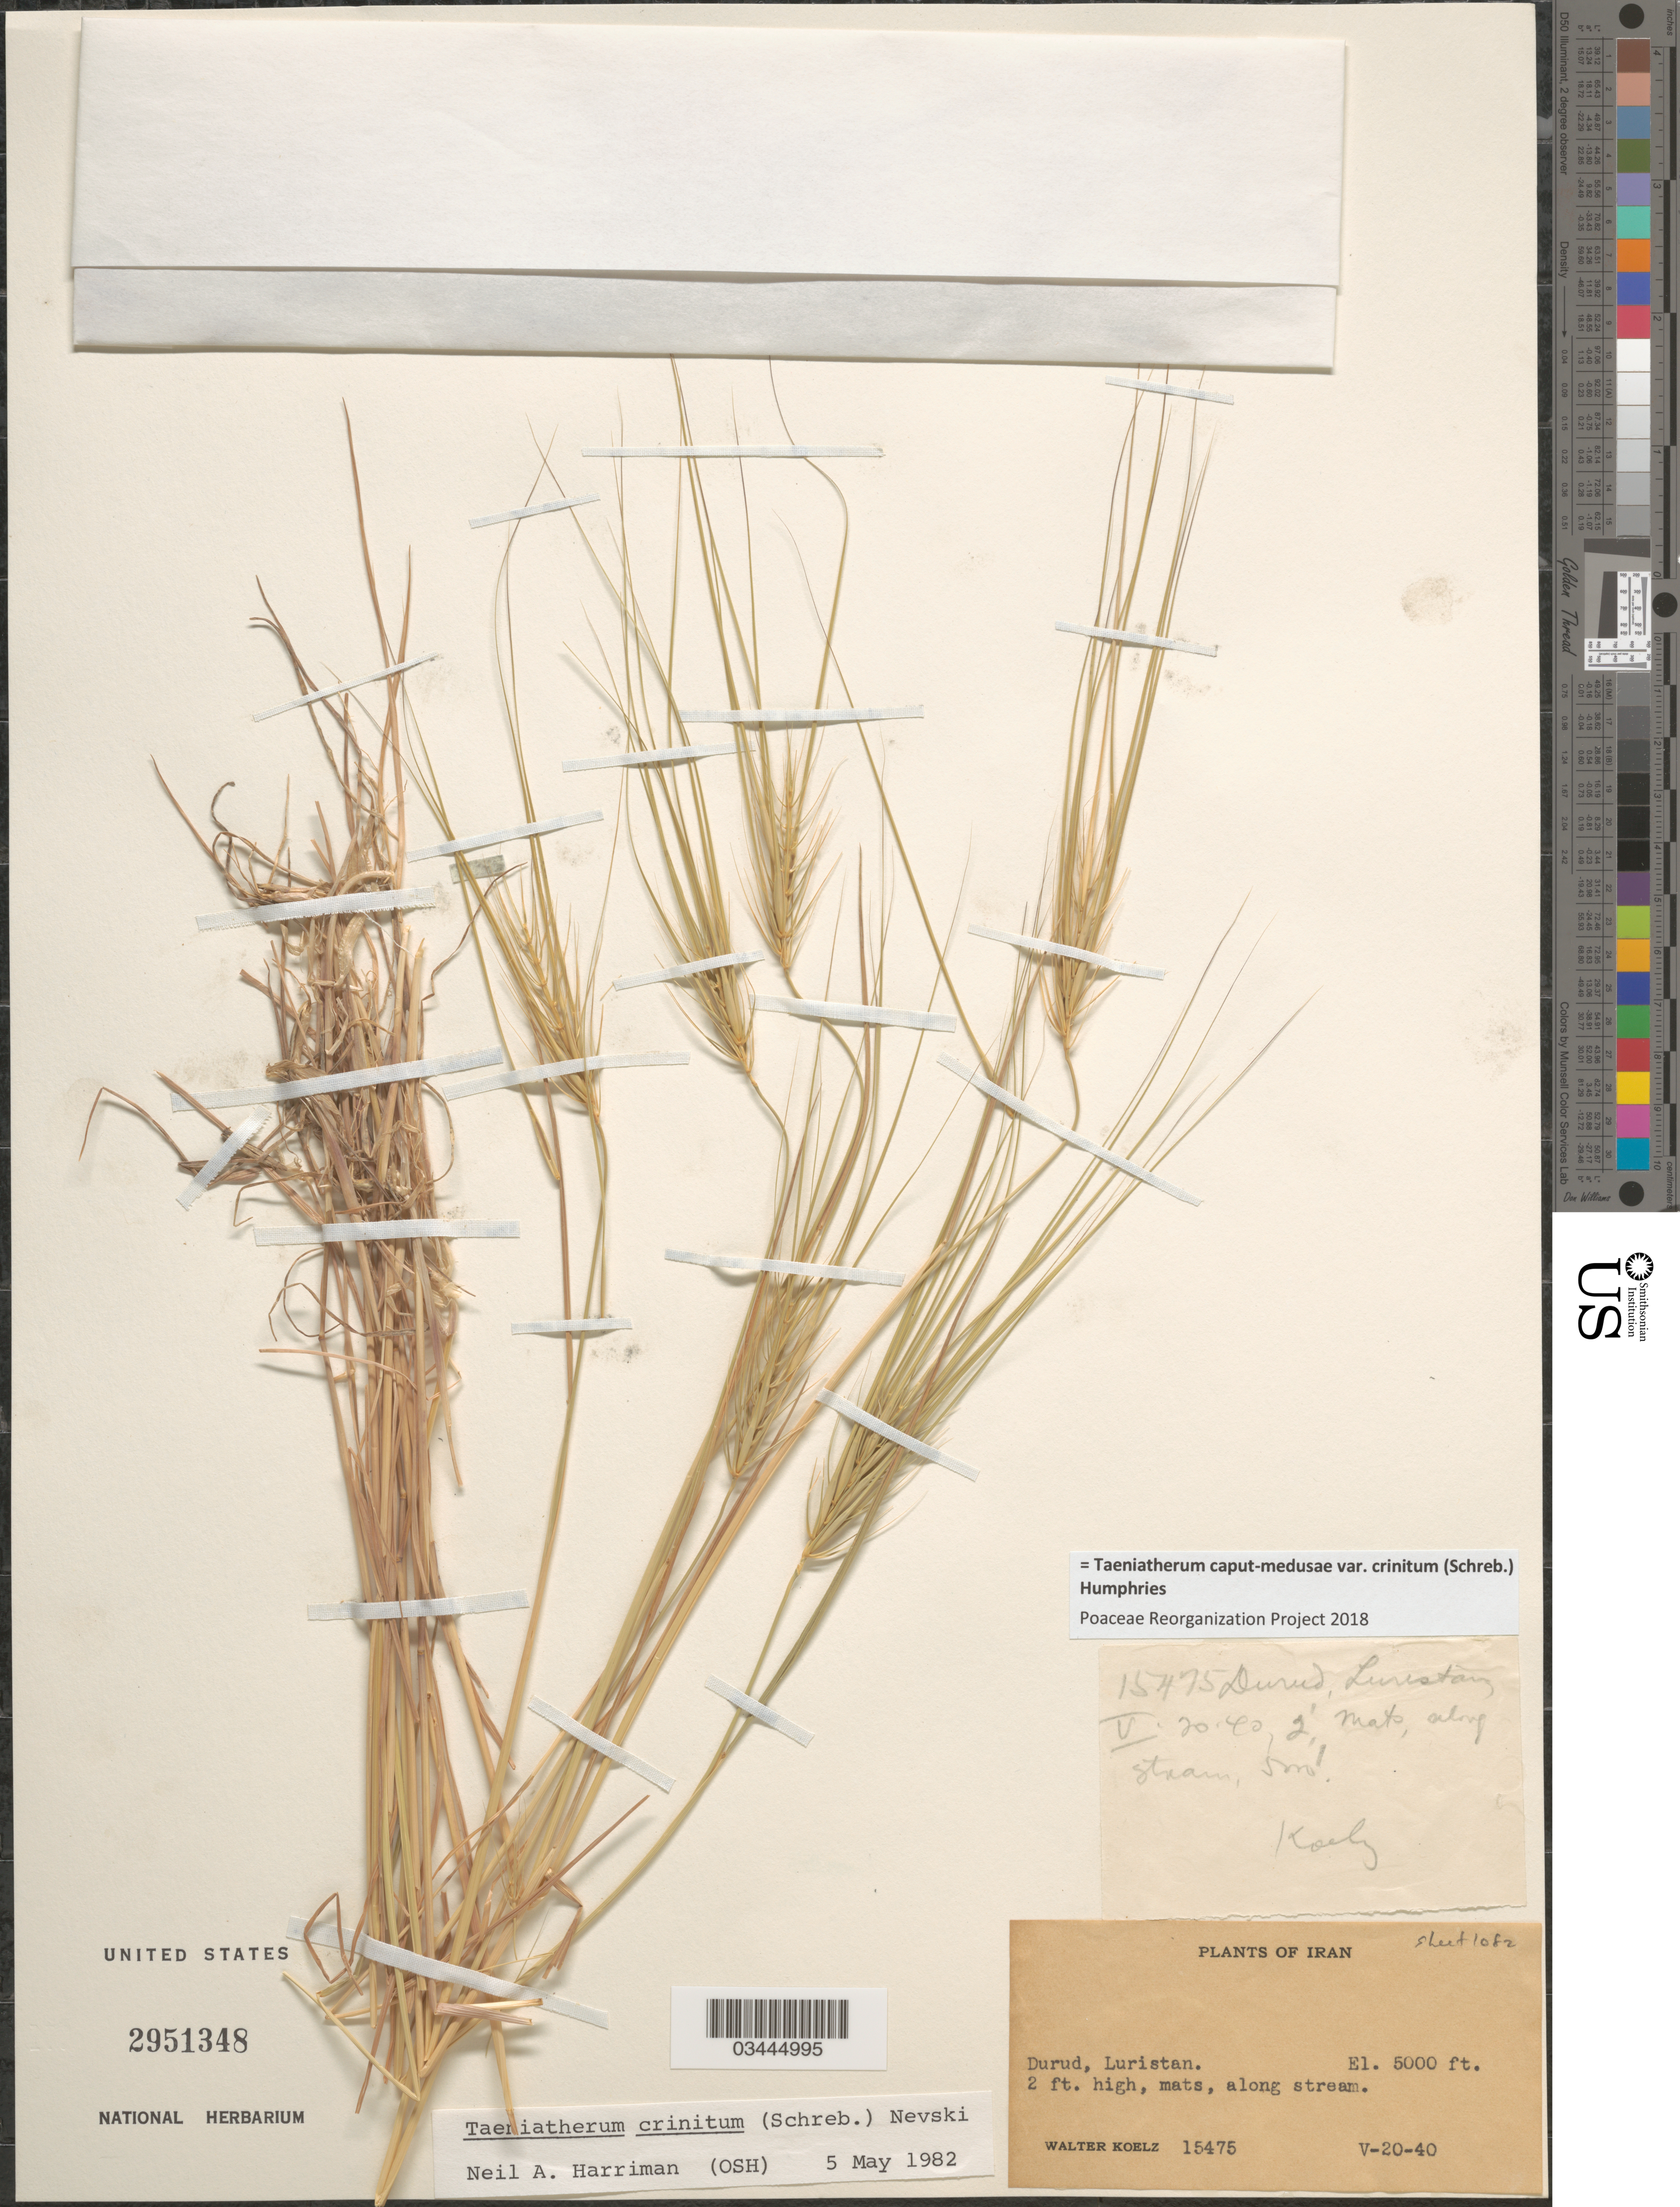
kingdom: Plantae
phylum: Tracheophyta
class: Liliopsida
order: Poales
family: Poaceae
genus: Taeniatherum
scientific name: Taeniatherum caput-medusae var. crinitum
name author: (Schreb.) Humphries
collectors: W. N. Koelz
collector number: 15475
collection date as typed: Transcribed d/m/y: 20/5/40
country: Iran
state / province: Lorestan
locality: Durud, Luristan.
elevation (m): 1524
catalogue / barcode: US 2951348